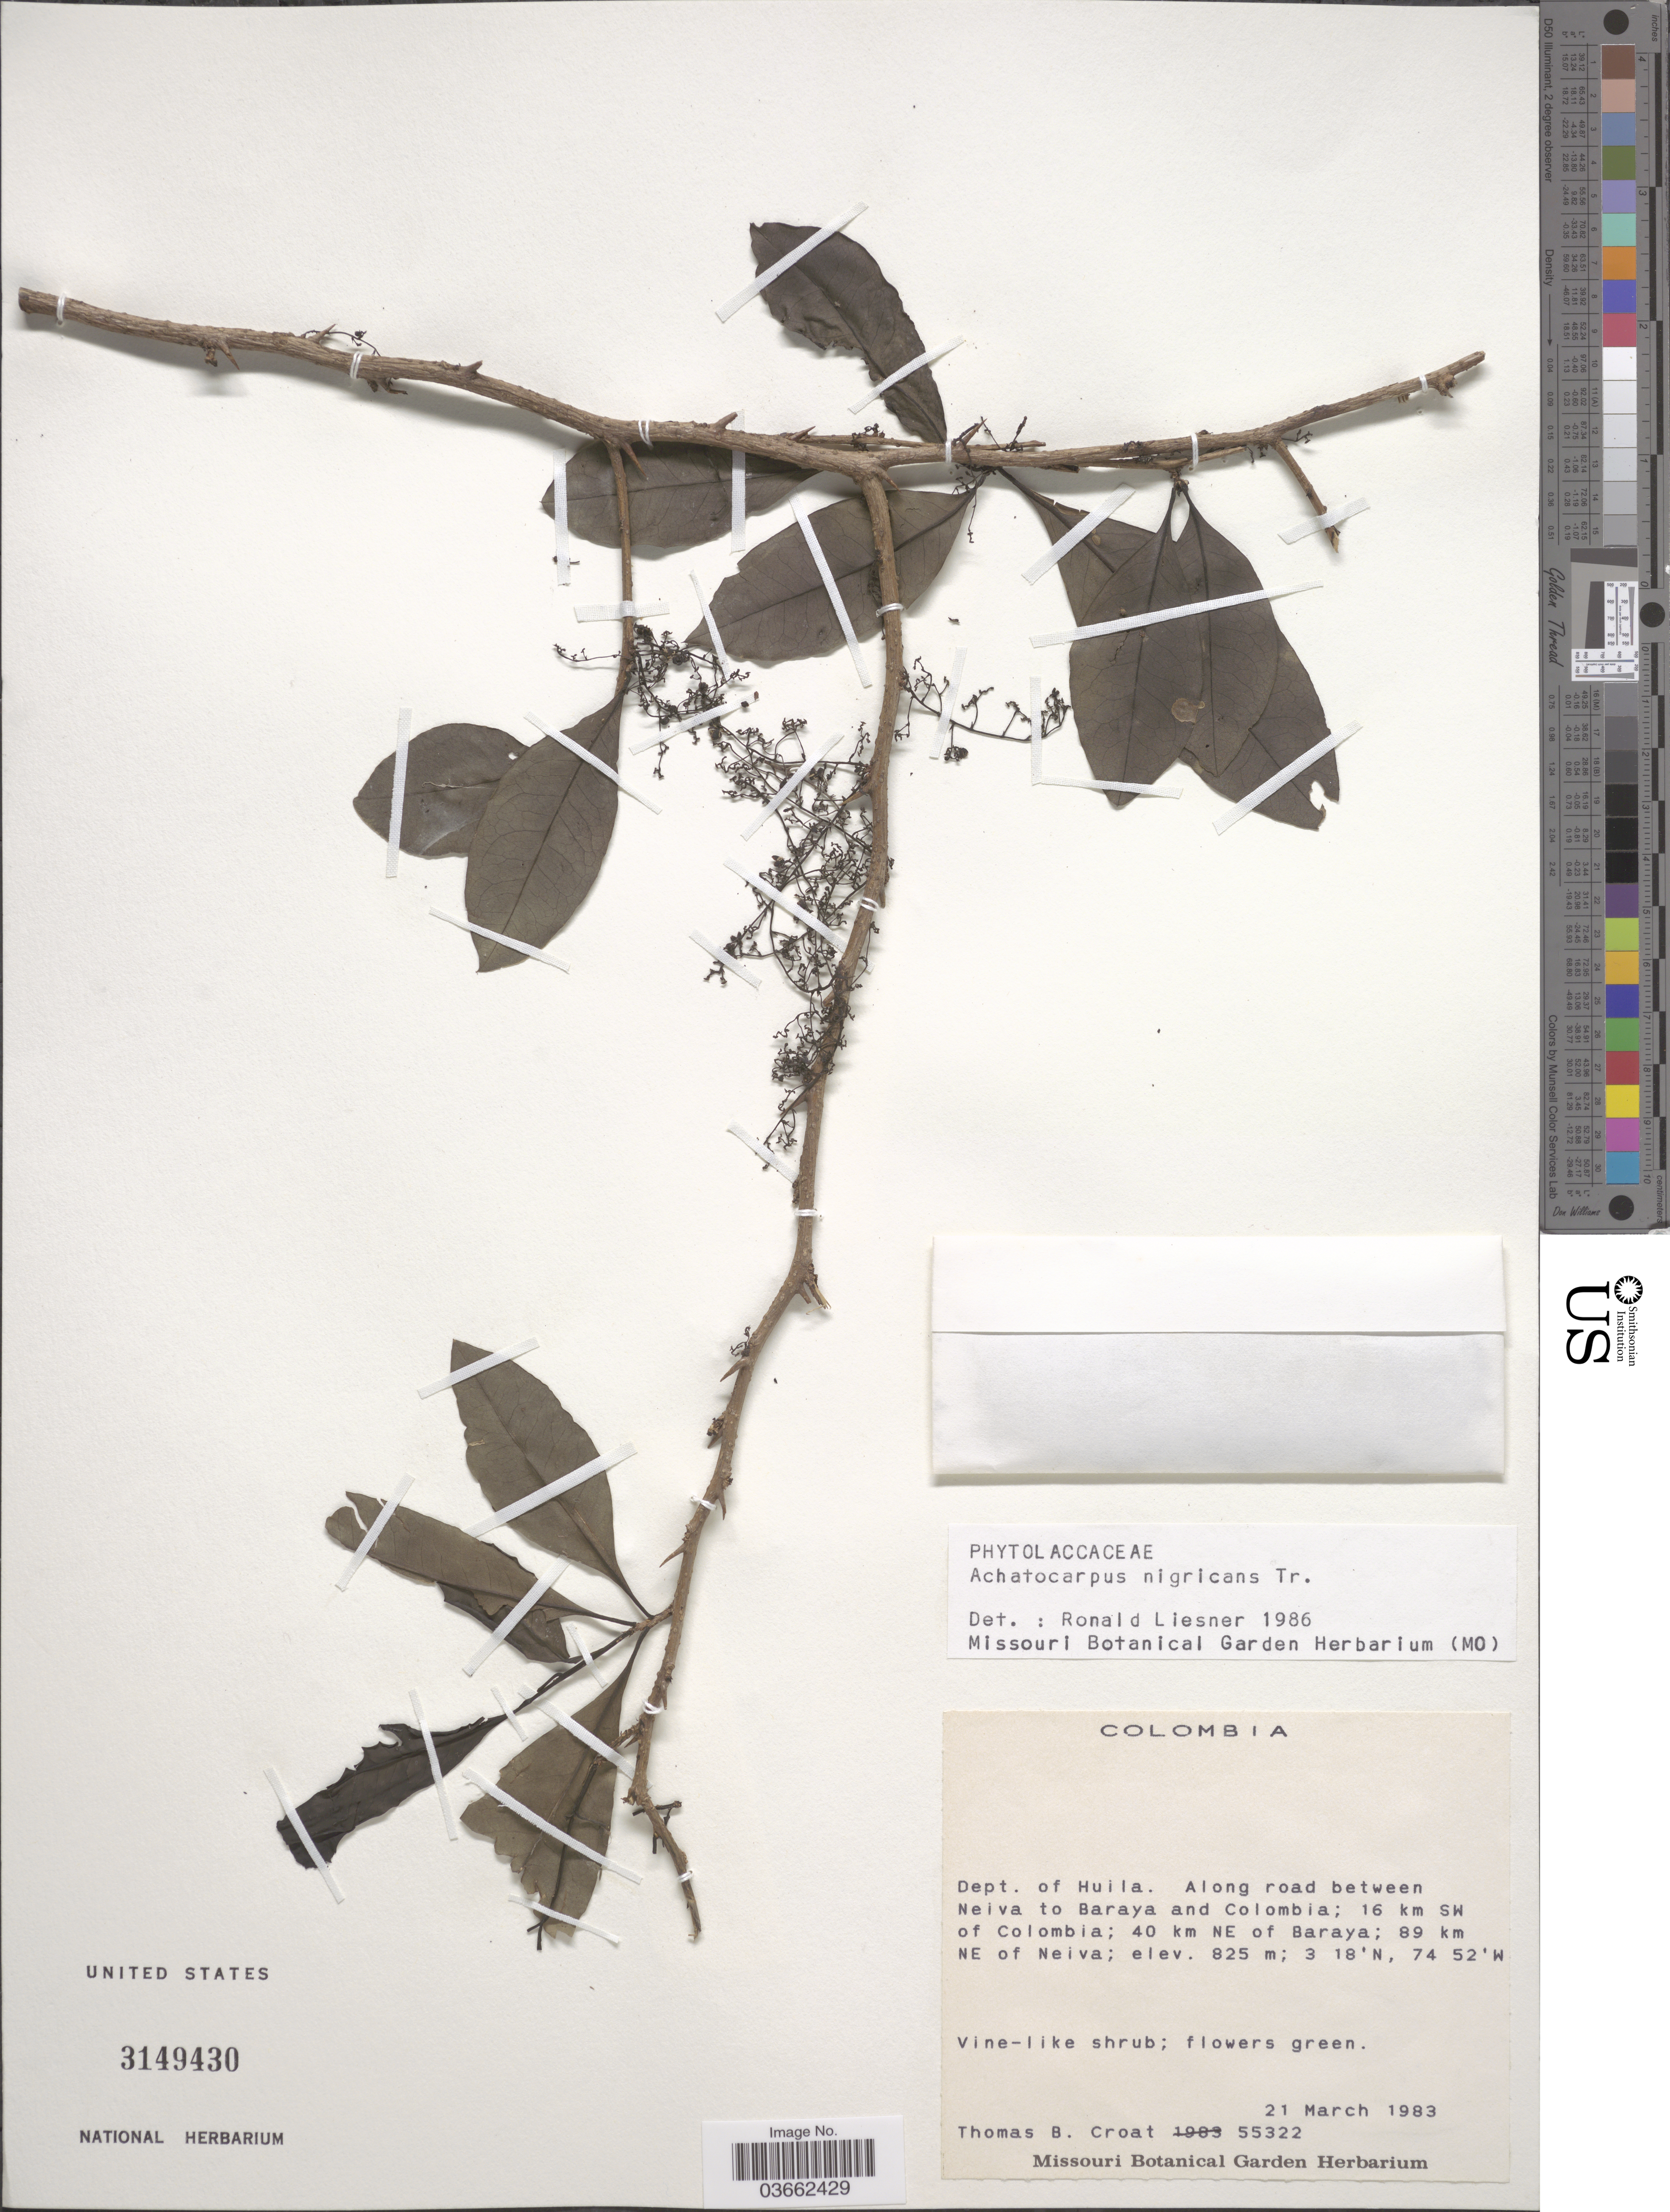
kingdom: Plantae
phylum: Tracheophyta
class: Magnoliopsida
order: Caryophyllales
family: Achatocarpaceae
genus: Achatocarpus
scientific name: Achatocarpus nigricans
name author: Triana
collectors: T. B. Croat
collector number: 55322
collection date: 1983-03-21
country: Colombia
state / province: Huila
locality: Dept. of Huila. Along road between Neiva to Baraya and Colombia; 16 km SW of Colombia; 40 km NE of Baraya; 89 km NE of Neiva.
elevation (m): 825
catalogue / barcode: US 3149430